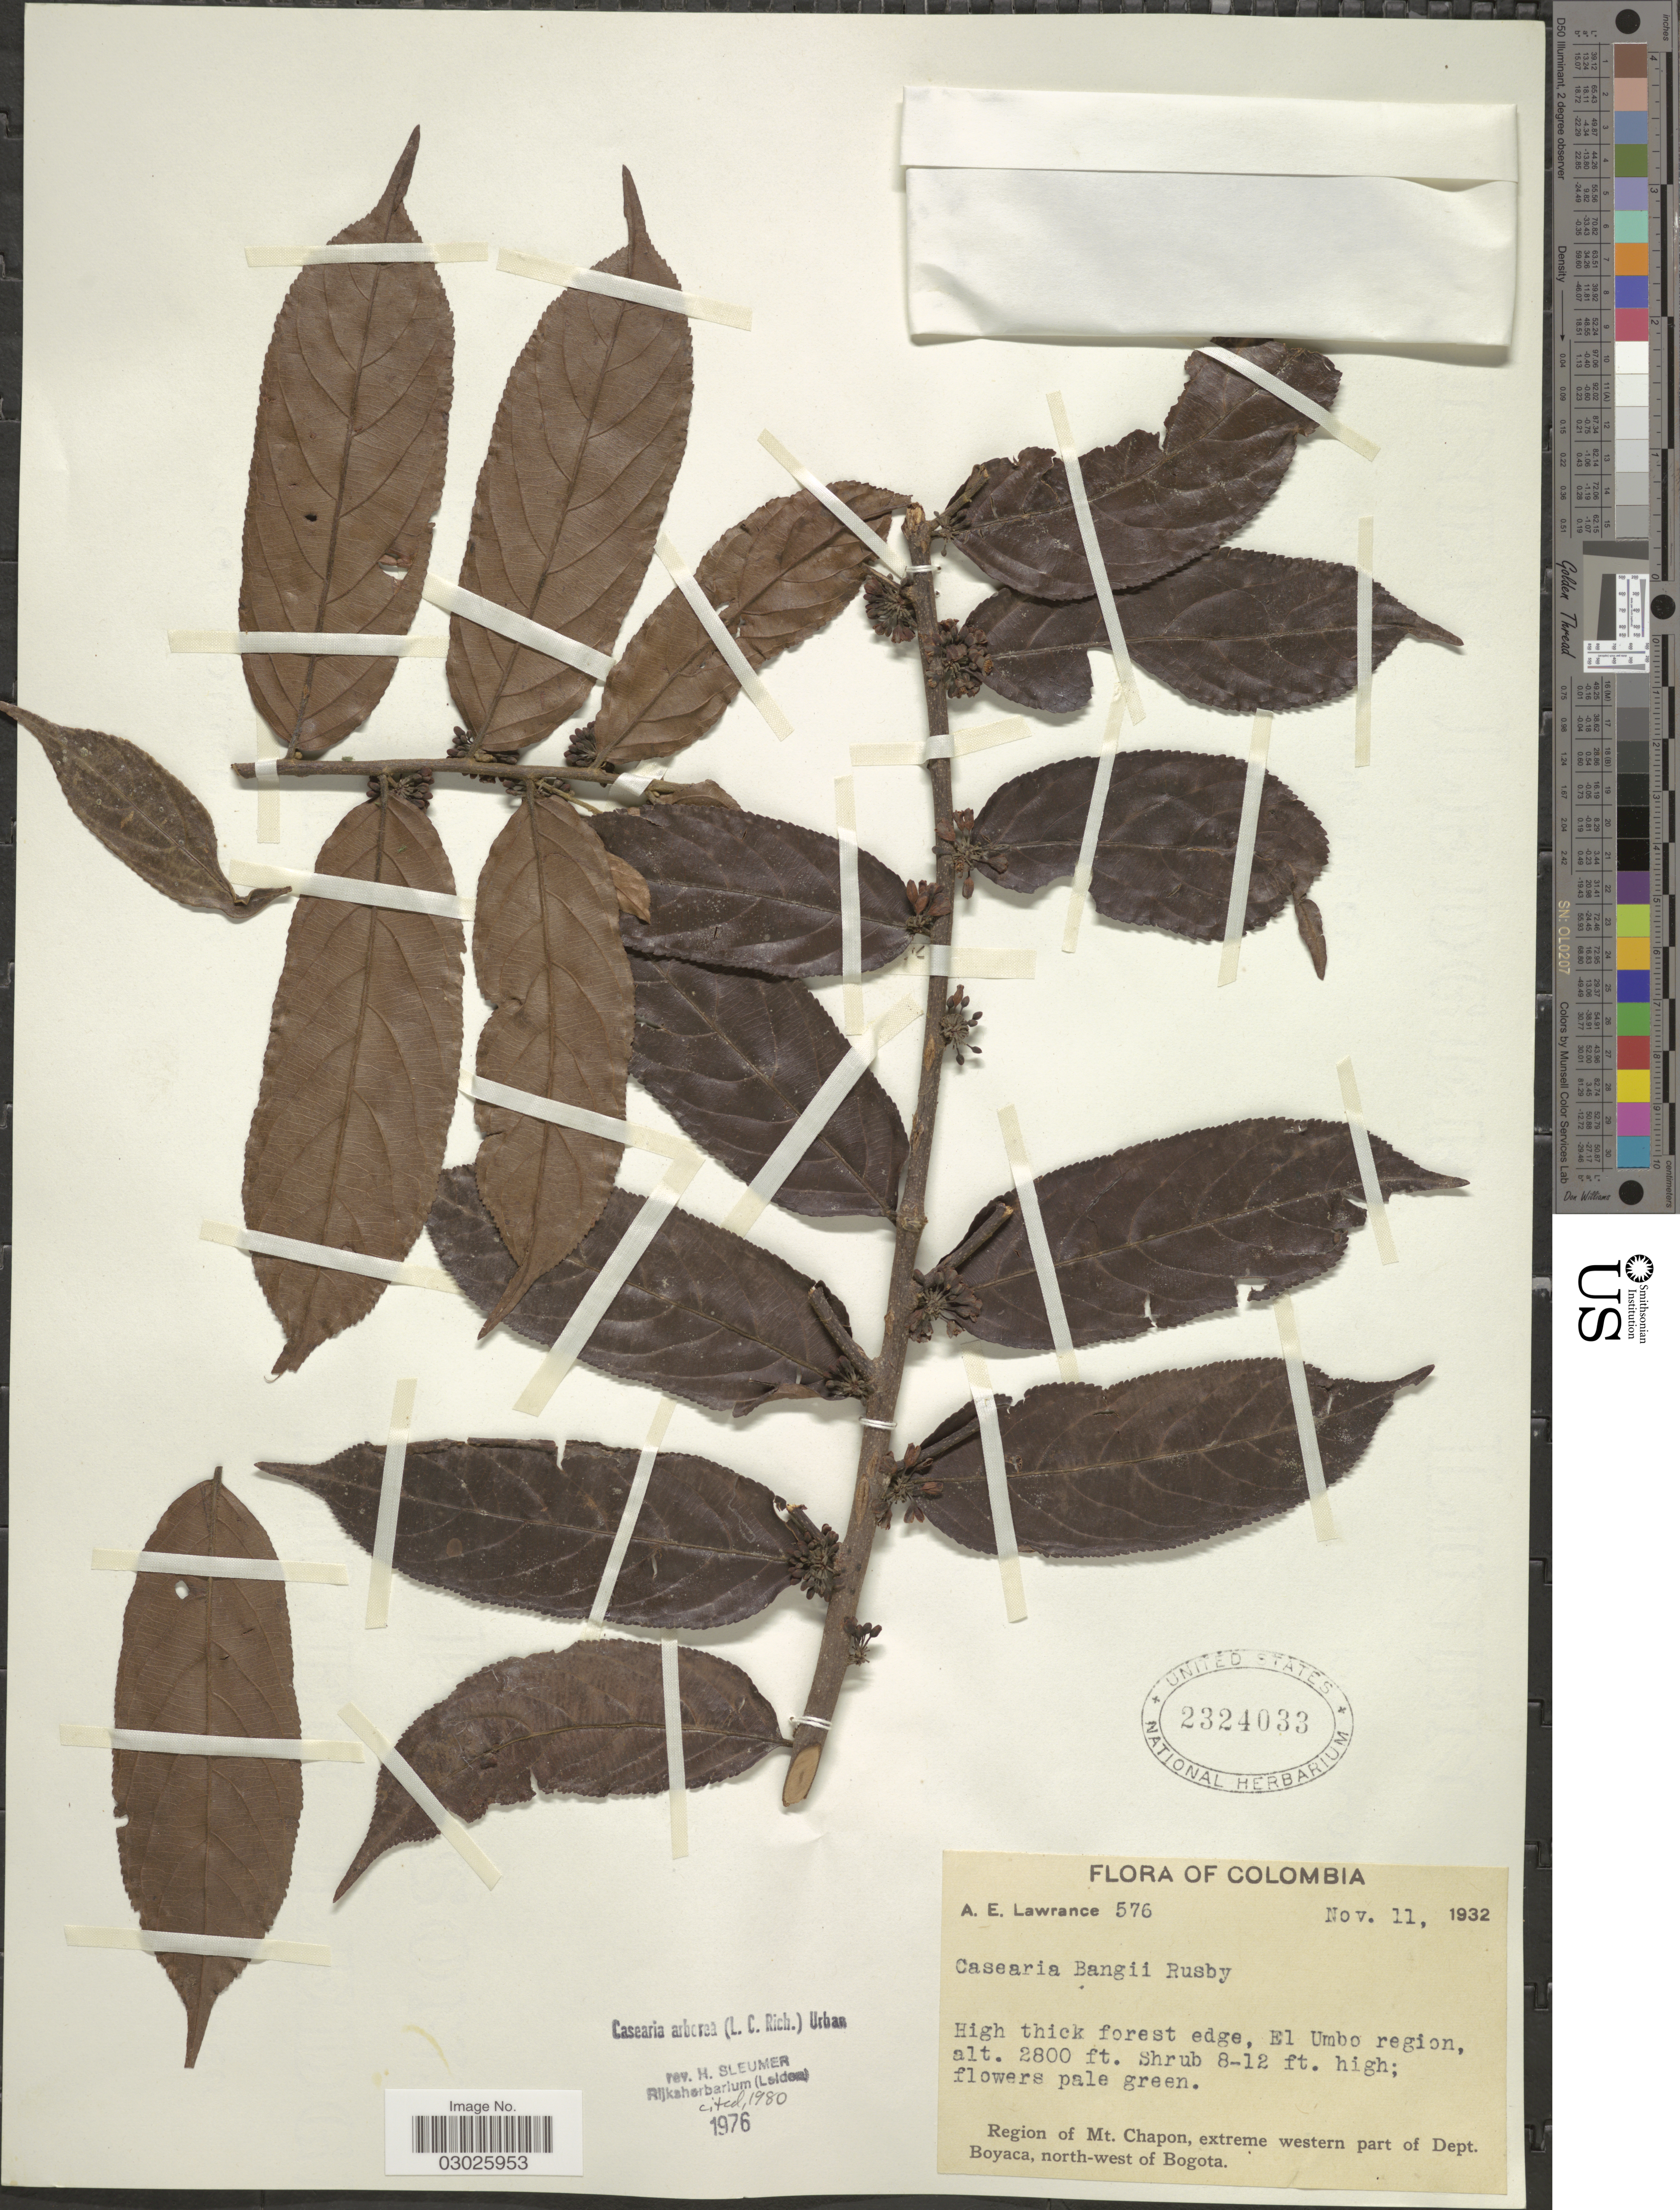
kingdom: Plantae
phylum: Tracheophyta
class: Magnoliopsida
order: Malpighiales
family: Salicaceae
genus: Casearia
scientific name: Casearia arborea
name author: (Rich.) Urb.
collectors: A. Lawrence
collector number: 576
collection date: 1932-11-11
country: Colombia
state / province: Boyacá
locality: High thicket forest edge, El Umbo region. Region of Mt. Chapon, extreme western part of Dept. Boyaca, north-west of Bogota.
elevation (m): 853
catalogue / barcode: US 2324033